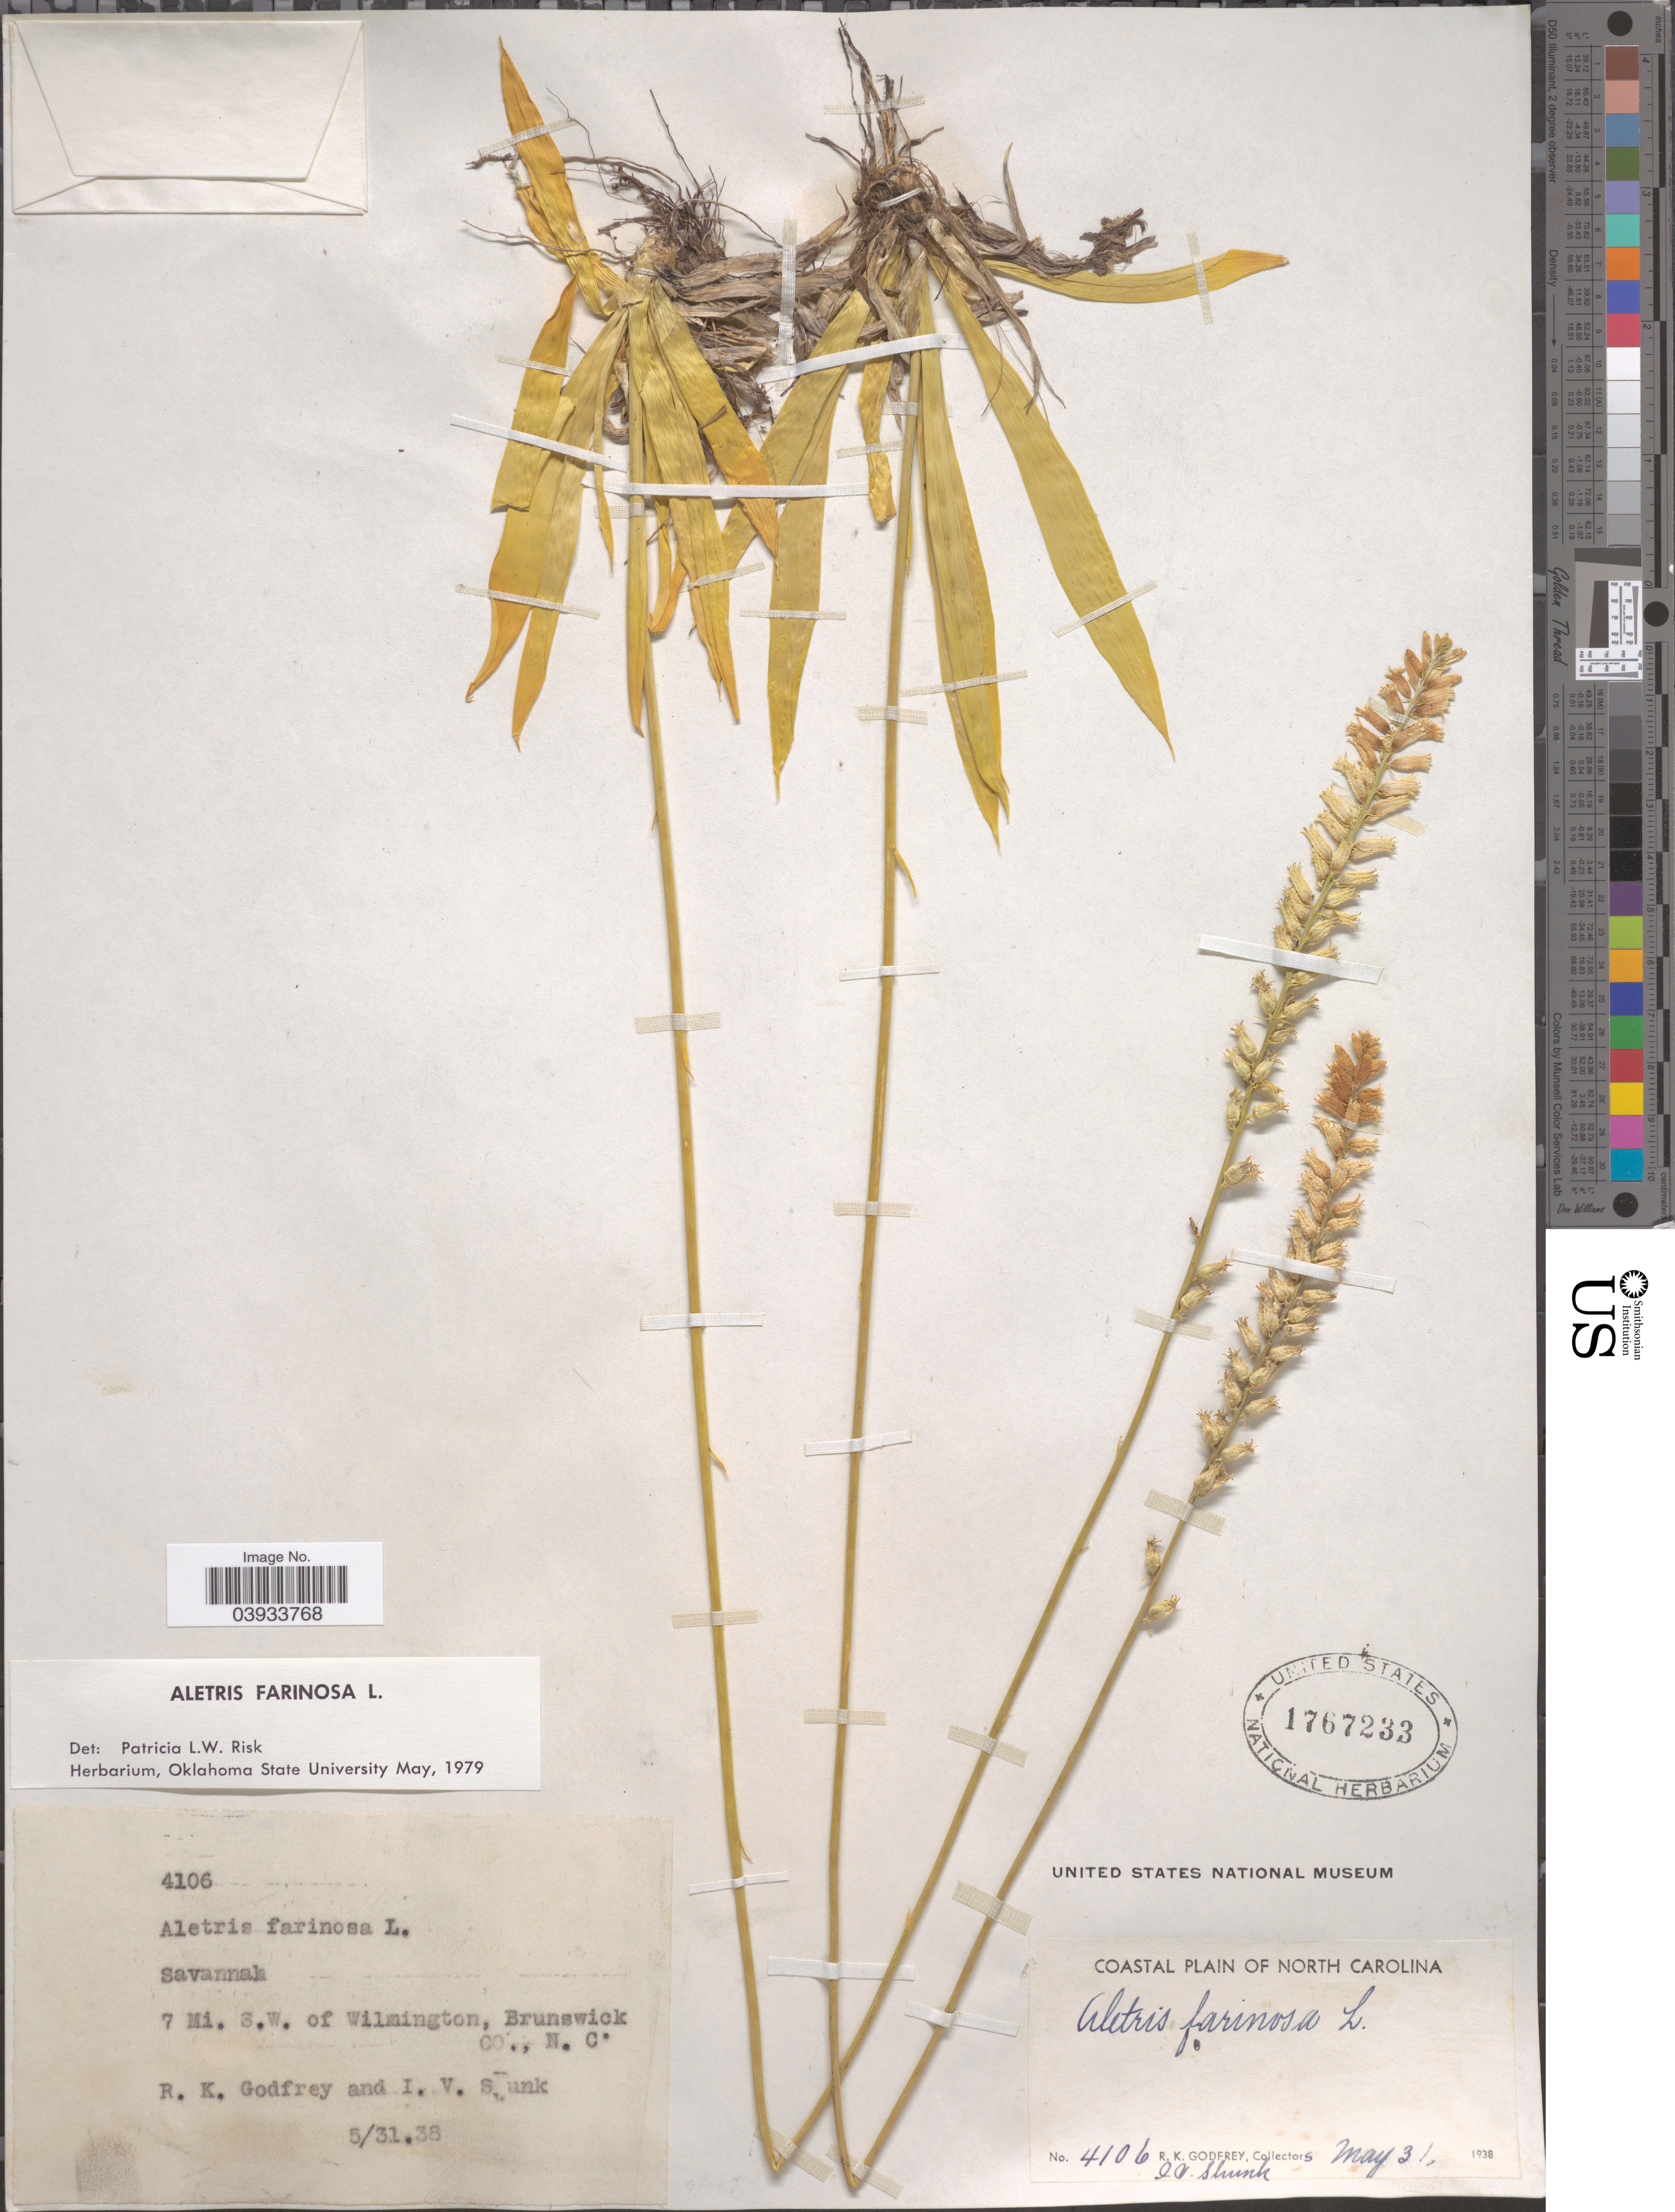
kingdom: Plantae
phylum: Tracheophyta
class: Liliopsida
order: Dioscoreales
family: Nartheciaceae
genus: Aletris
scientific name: Aletris farinosa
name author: L.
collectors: R. K. Godfrey & I. Shunk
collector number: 4106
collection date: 1938-05-31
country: United States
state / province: North Carolina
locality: Coastal Plain of North Carolina. 7 mi. S.W. of Wilmington, Brunswick Co.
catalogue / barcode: US 1767233